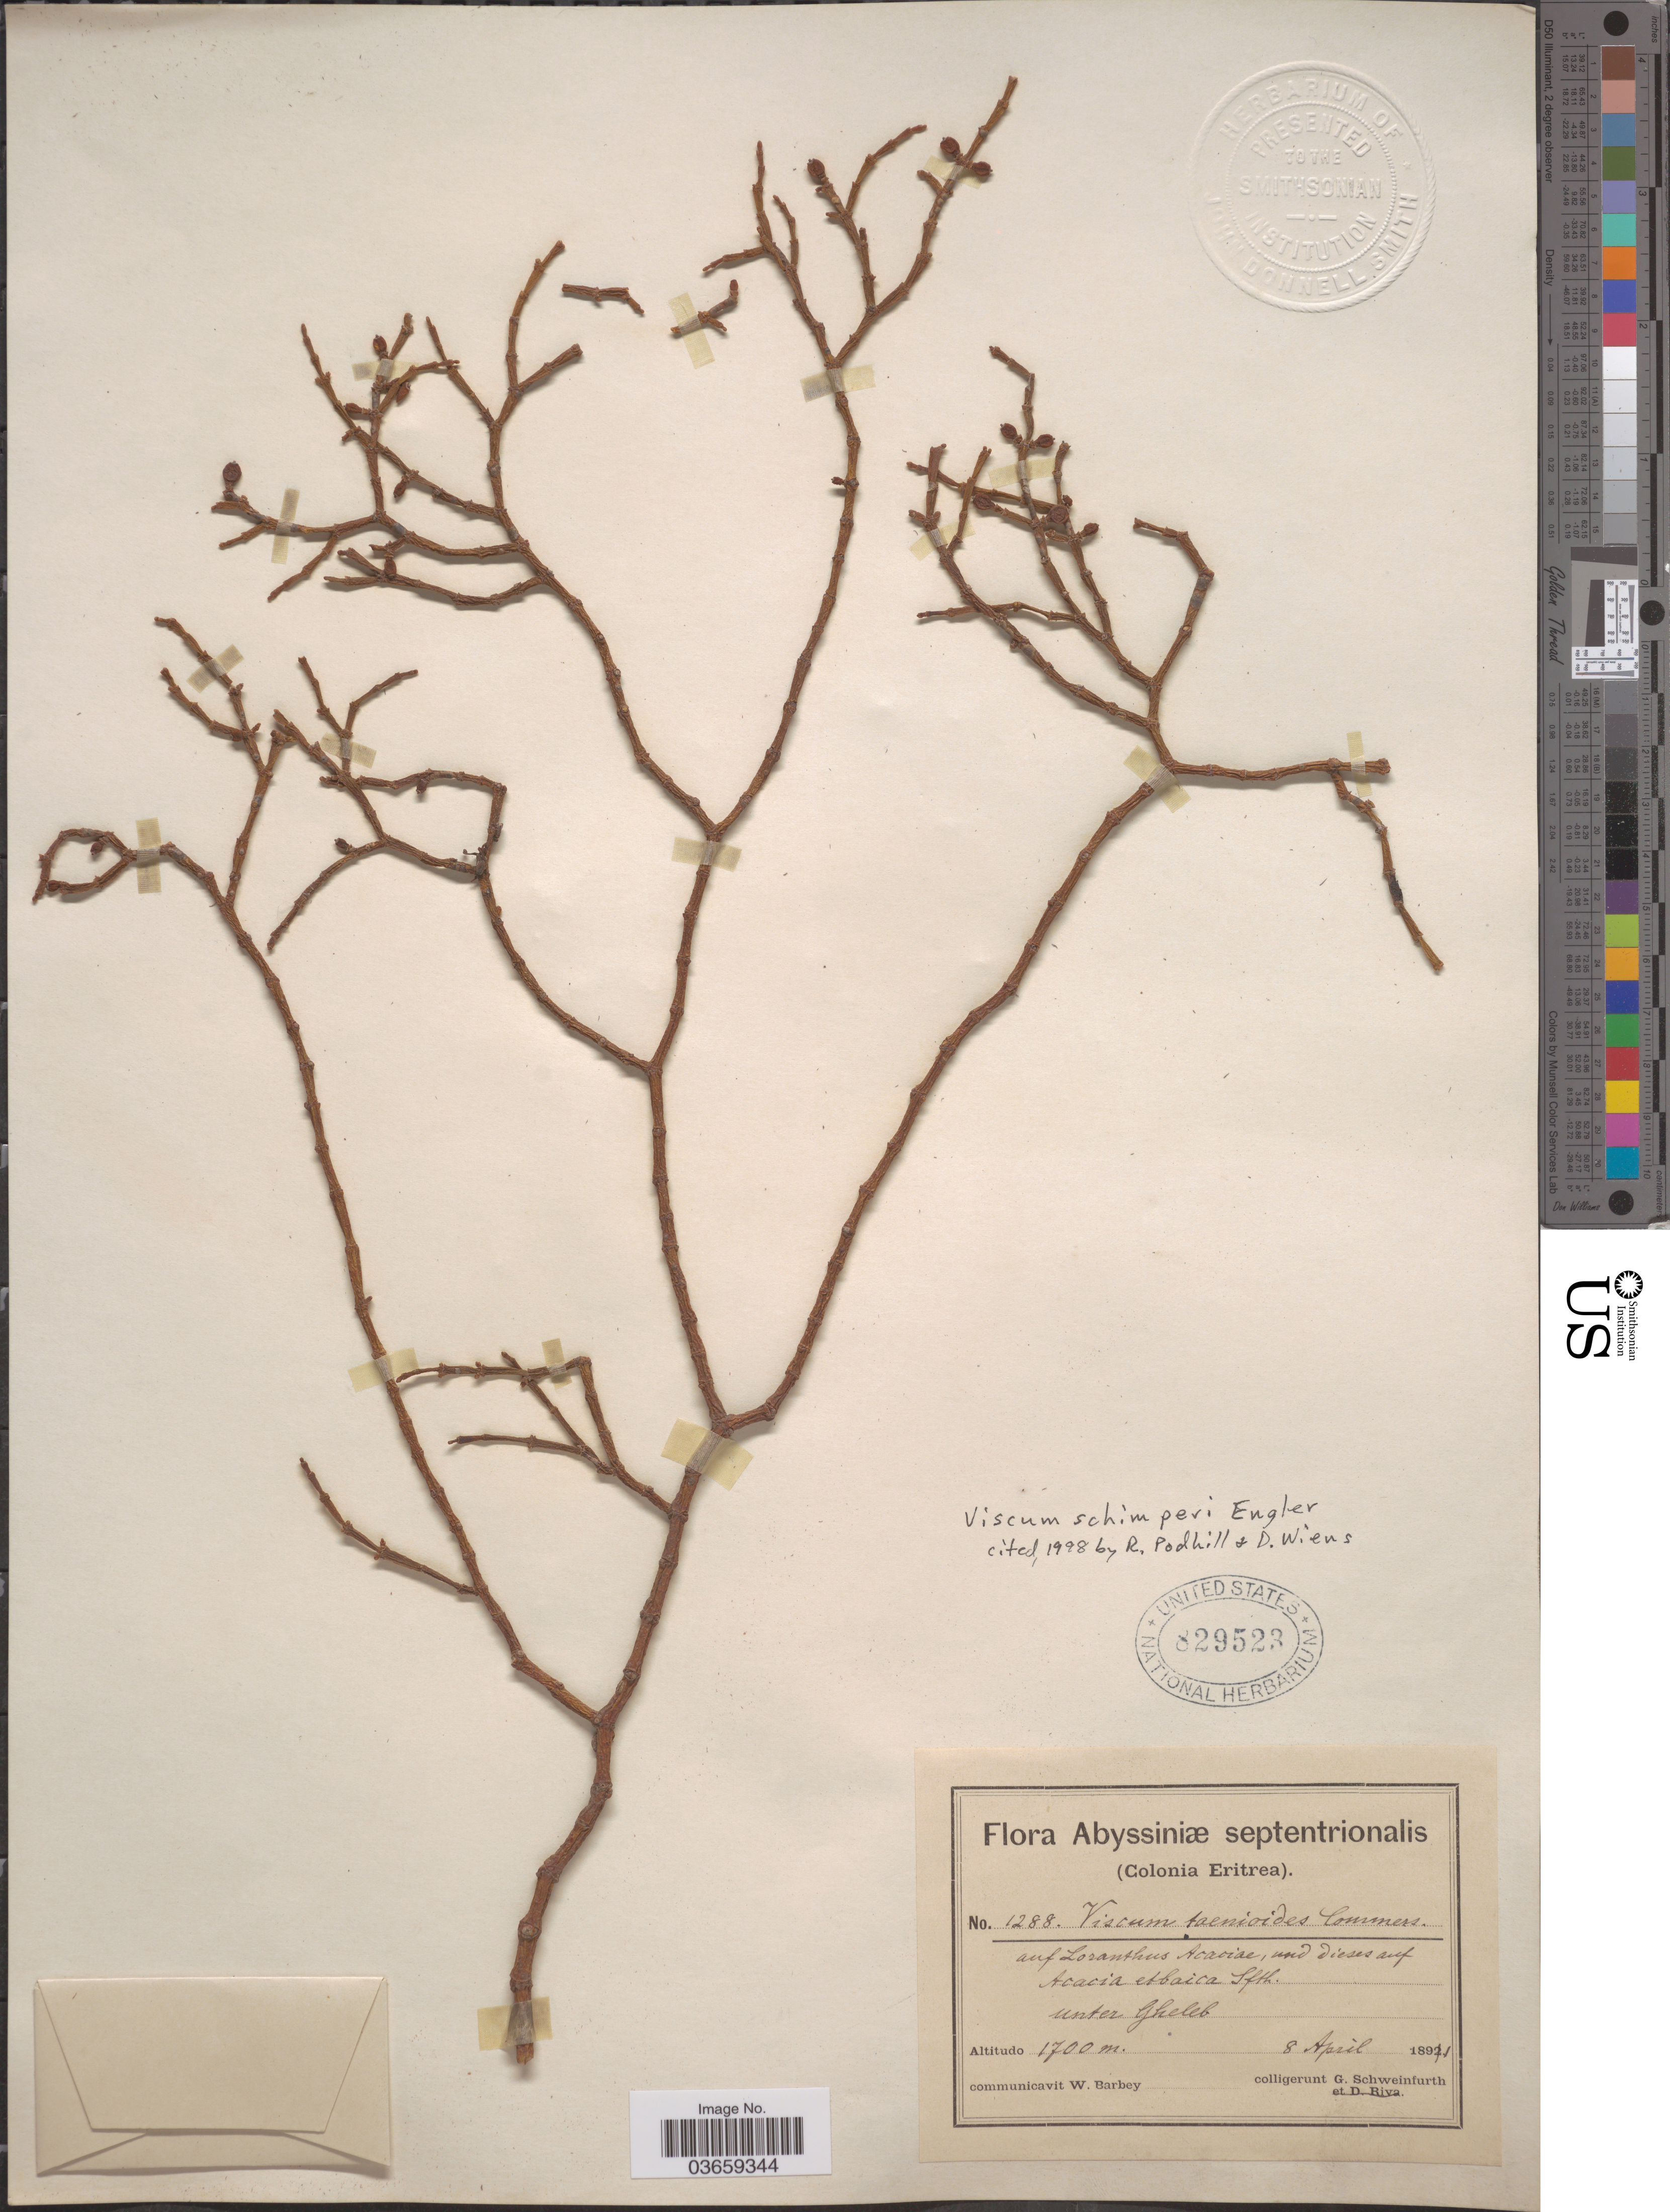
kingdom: Plantae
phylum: Tracheophyta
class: Magnoliopsida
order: Santalales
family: Viscaceae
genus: Viscum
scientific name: Viscum schimperi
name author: Engl.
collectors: G. A. Schweinfurth (herbarium)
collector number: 1288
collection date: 1891-04-08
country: Eritrea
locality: Abyssiniæ septentrionalis (Colonia Eritrea). Auf Loranthus Acaoiae, und dieses auf Acacia et baica Sfth. unter Gheleb.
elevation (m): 1700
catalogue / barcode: US 829523